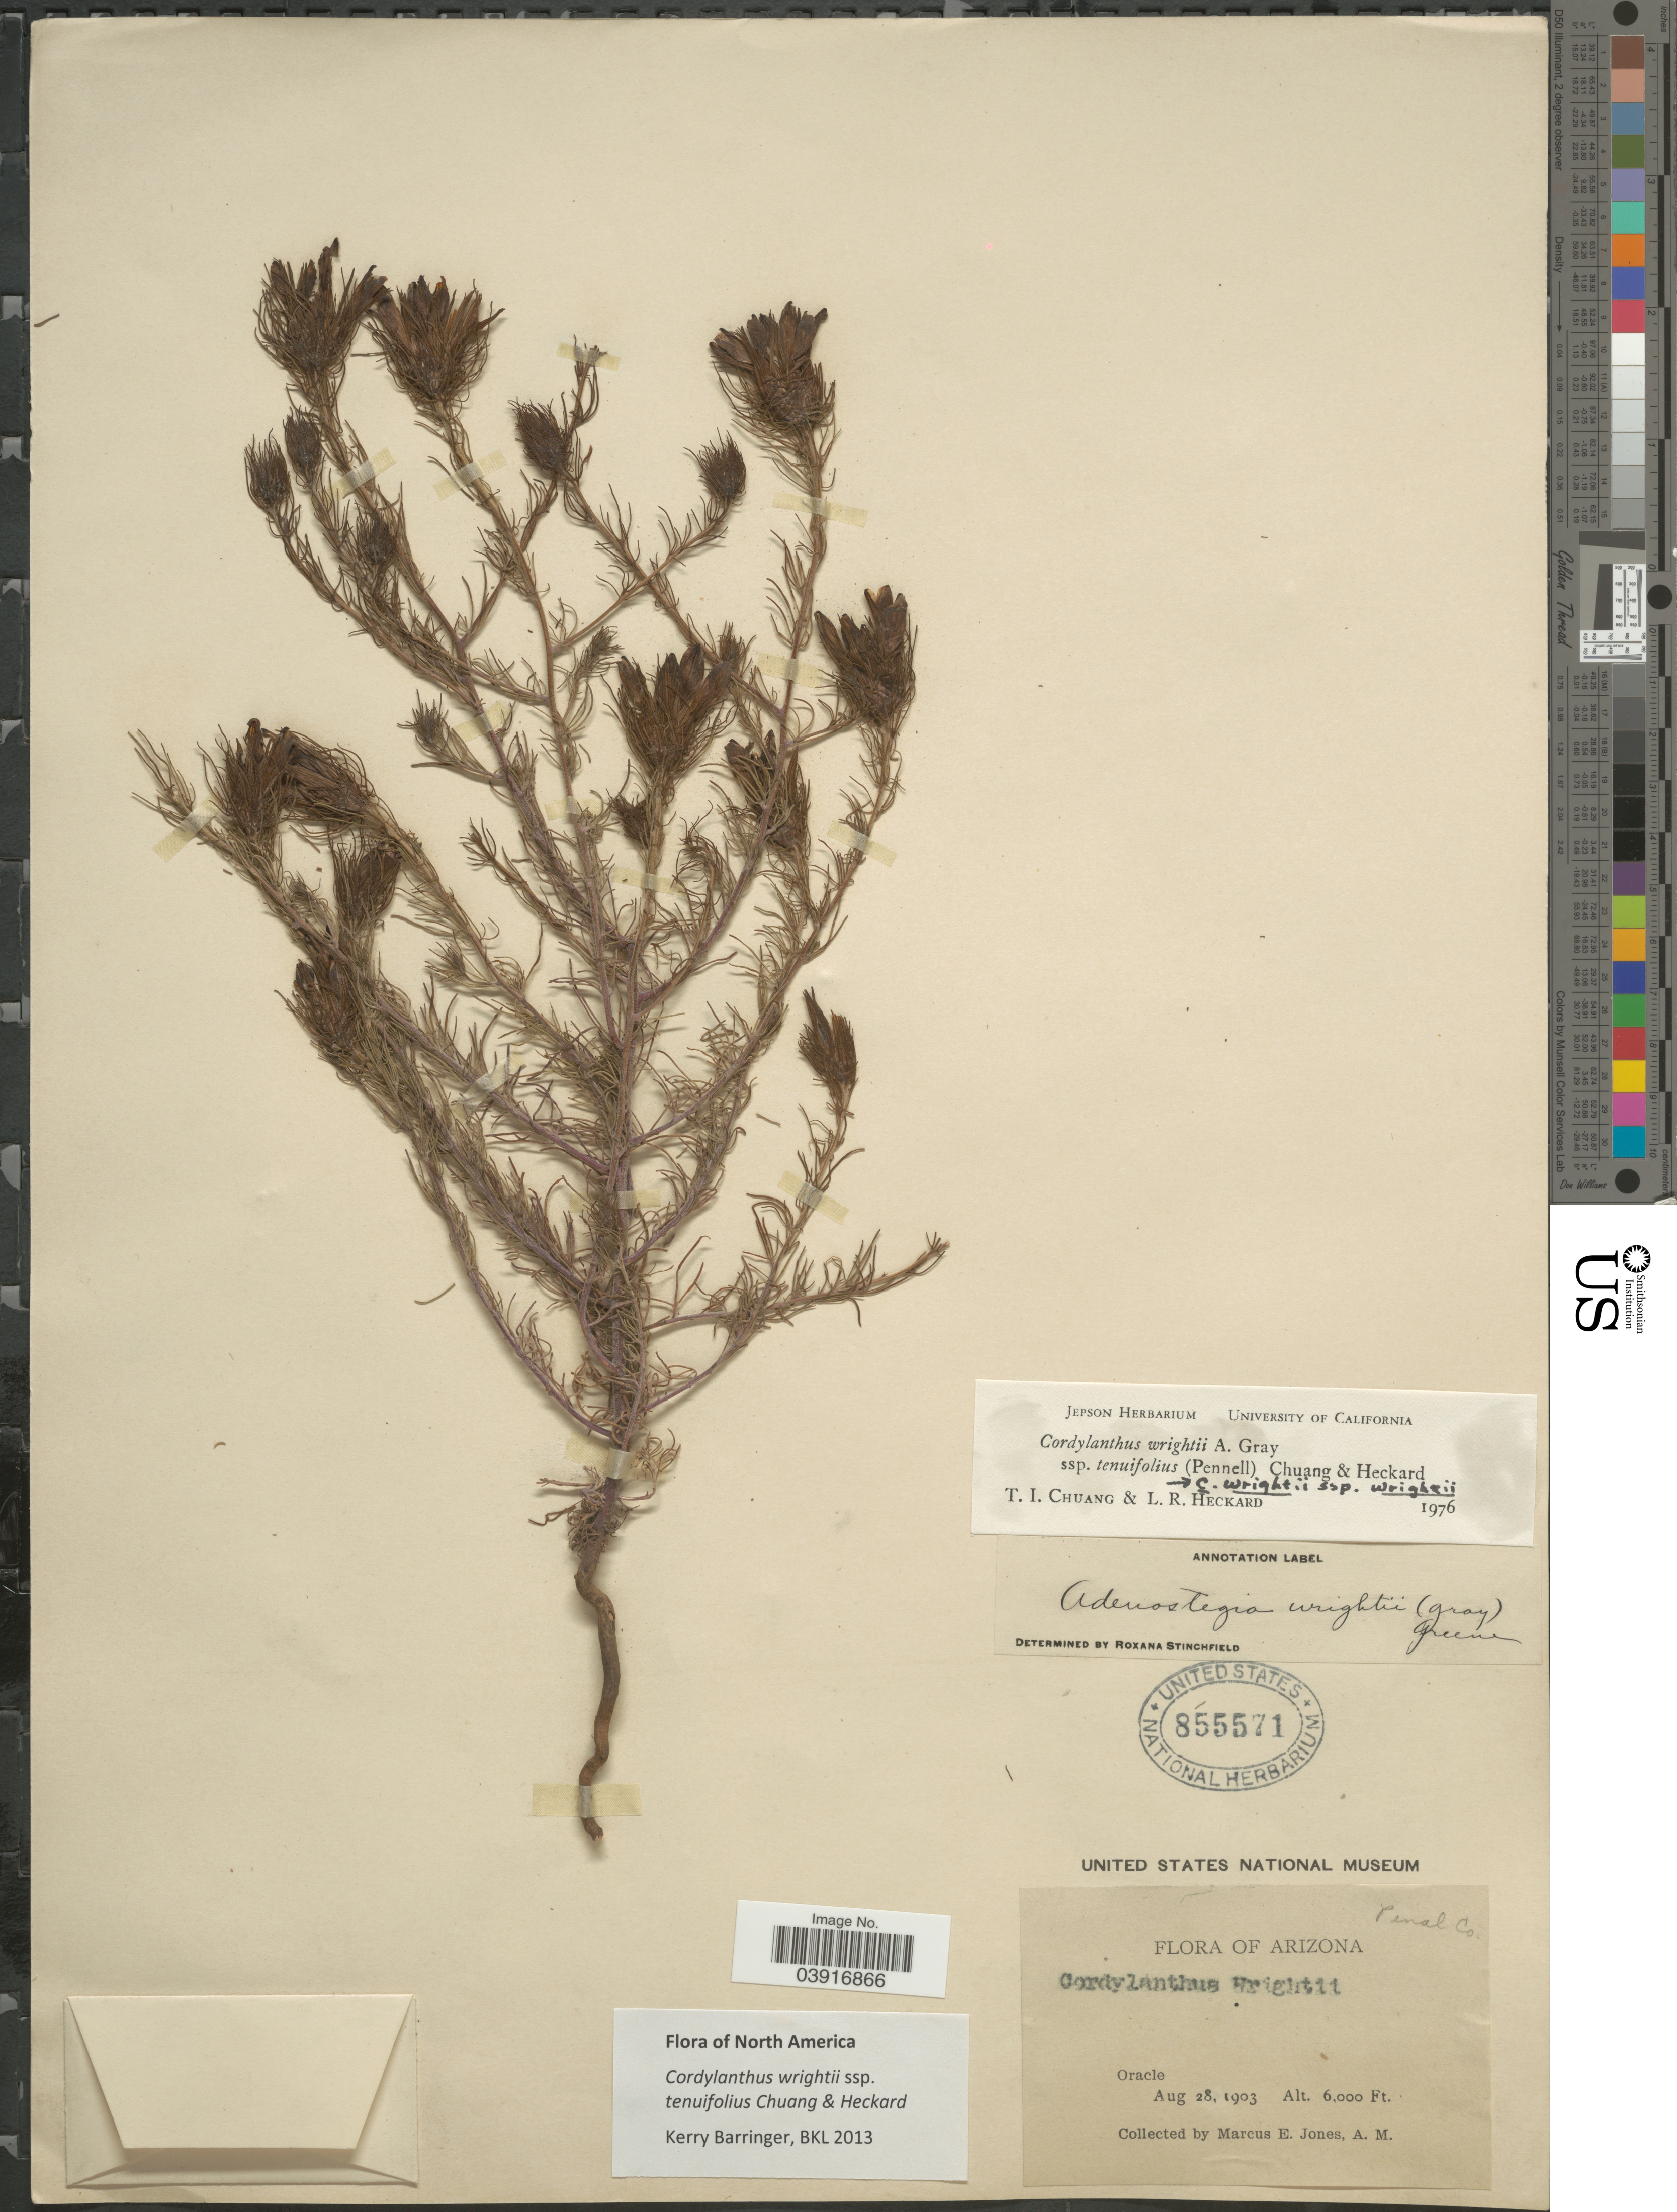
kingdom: Plantae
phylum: Tracheophyta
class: Magnoliopsida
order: Lamiales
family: Orobanchaceae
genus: Cordylanthus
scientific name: Cordylanthus wrightii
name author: A. Gray in Emory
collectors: M. E. Jones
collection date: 1903-08-28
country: United States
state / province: Arizona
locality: Penal Co. Oracle.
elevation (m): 1829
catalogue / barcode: US 855571